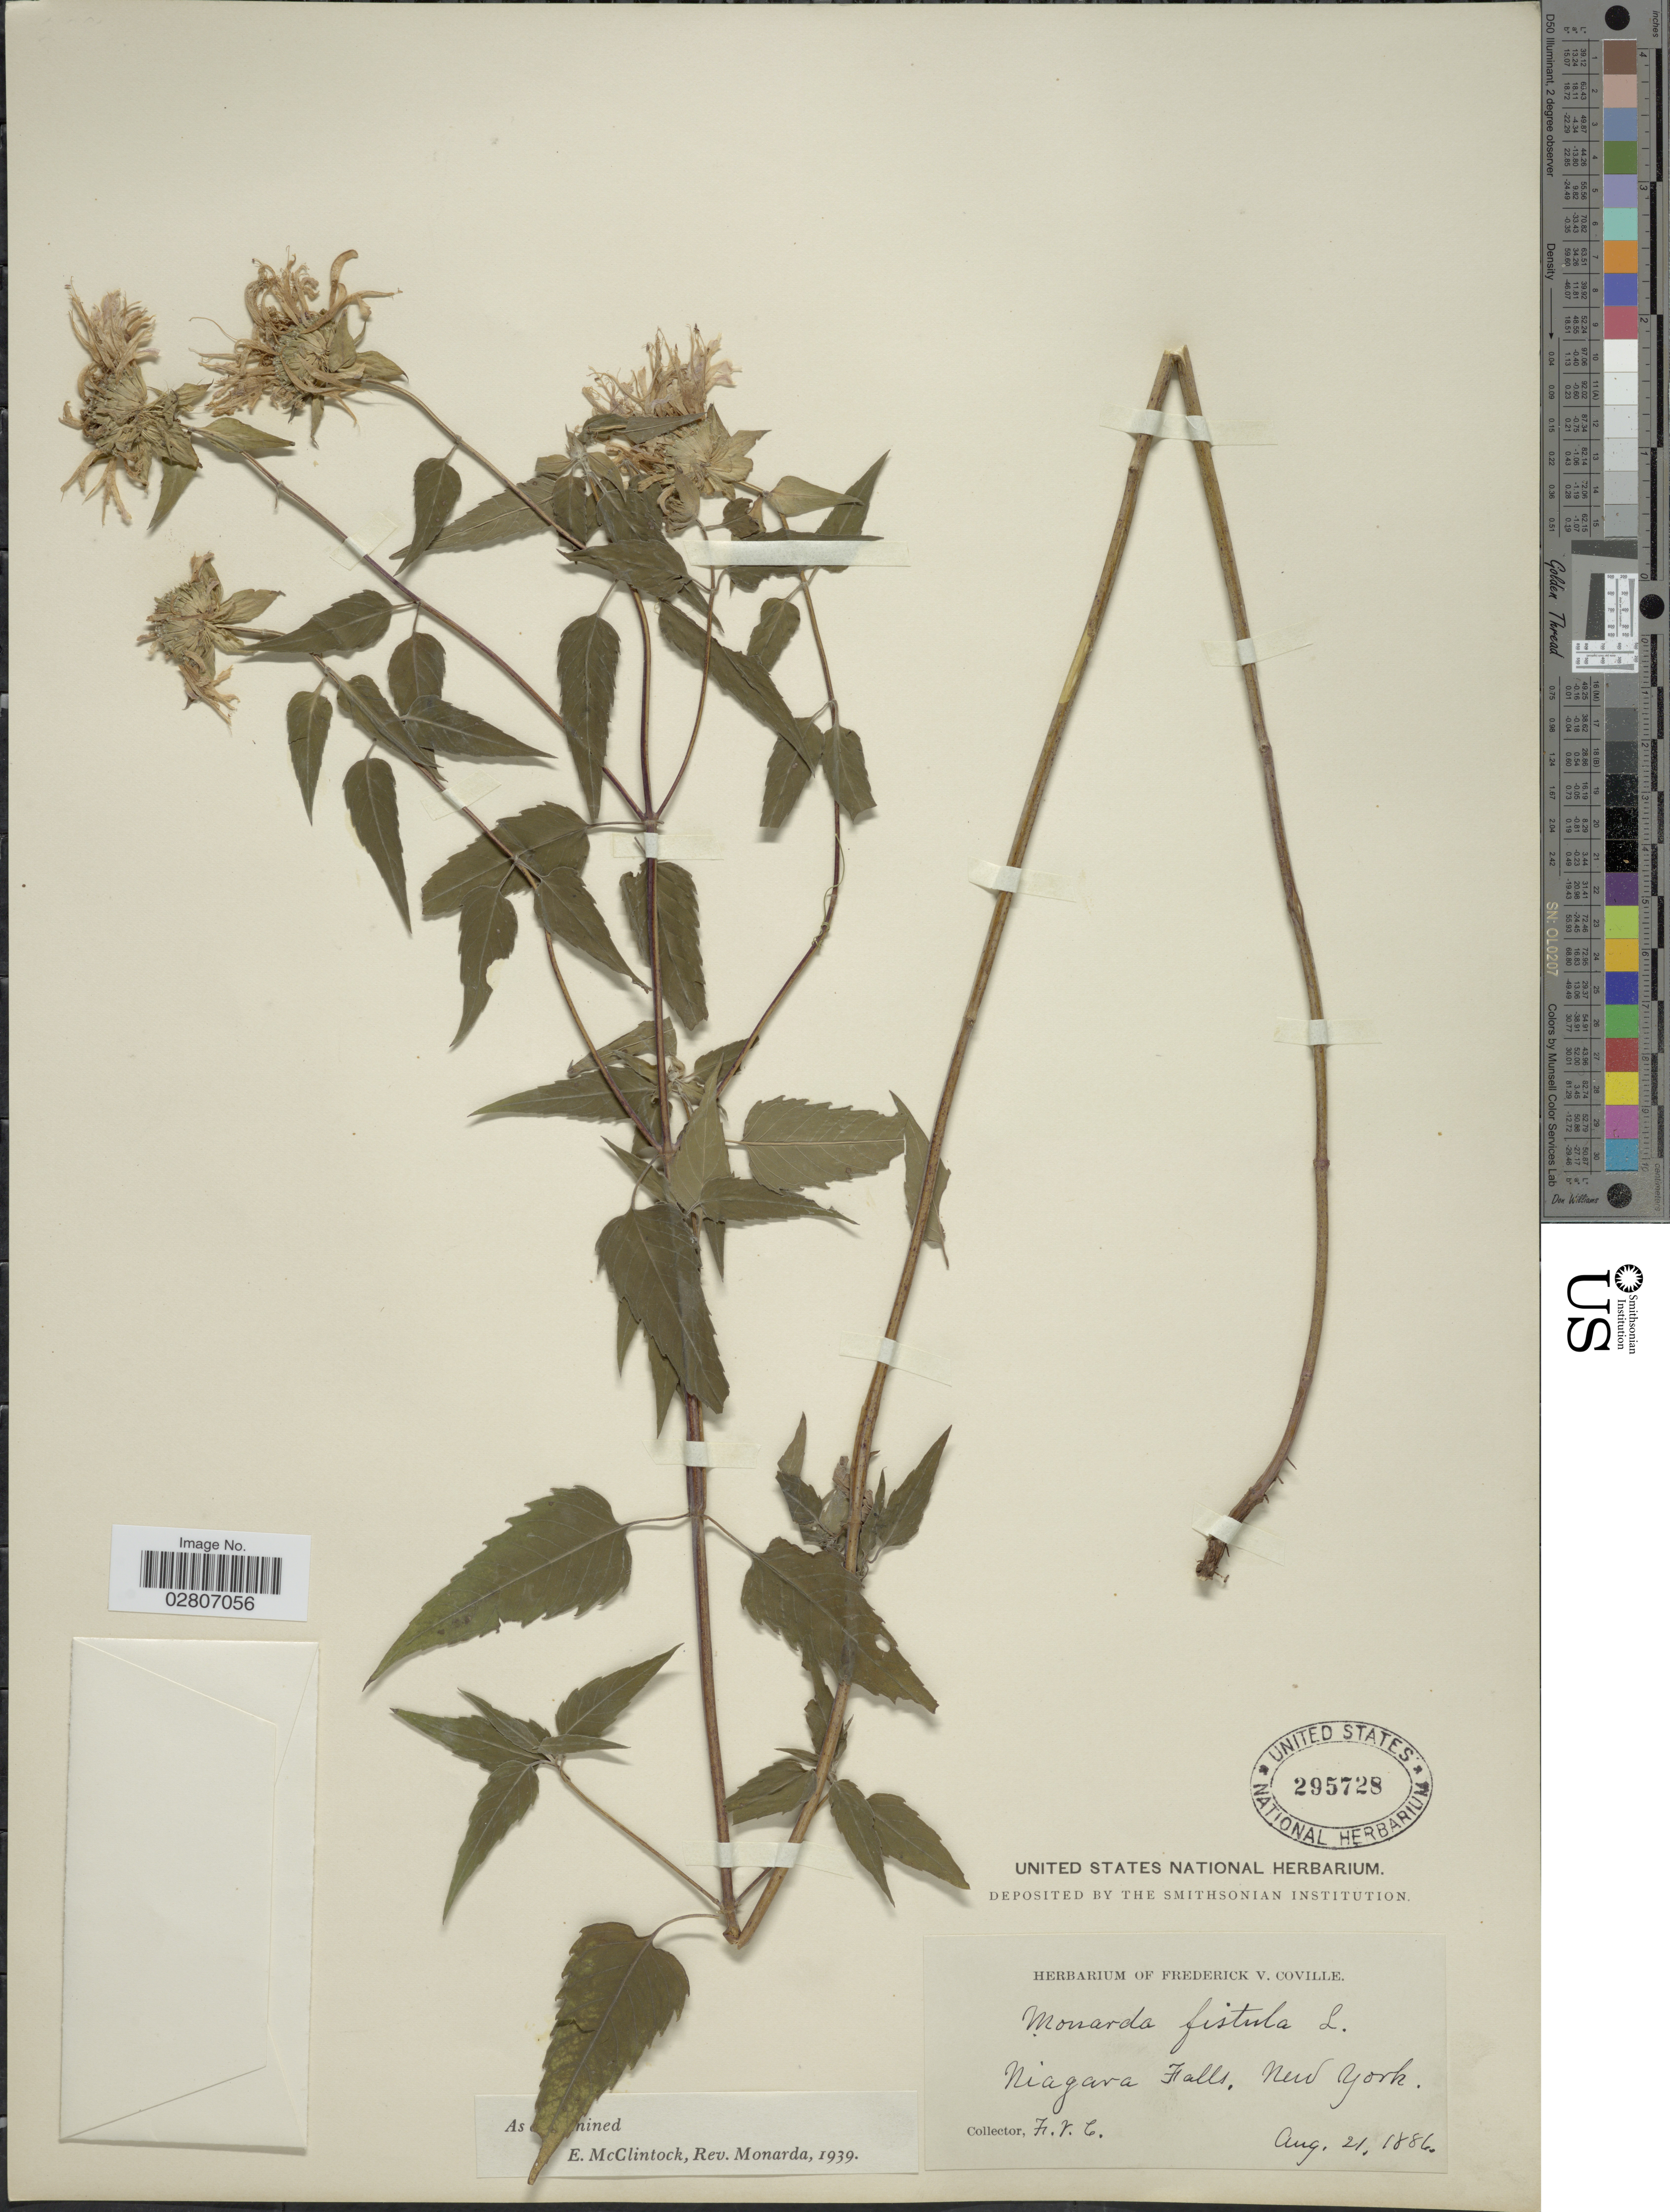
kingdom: Plantae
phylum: Tracheophyta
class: Magnoliopsida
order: Lamiales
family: Lamiaceae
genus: Monarda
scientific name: Monarda fistulosa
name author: L.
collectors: F. V. Coville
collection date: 1886-08-21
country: United States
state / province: New York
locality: Niagara Falls.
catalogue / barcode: US 295728